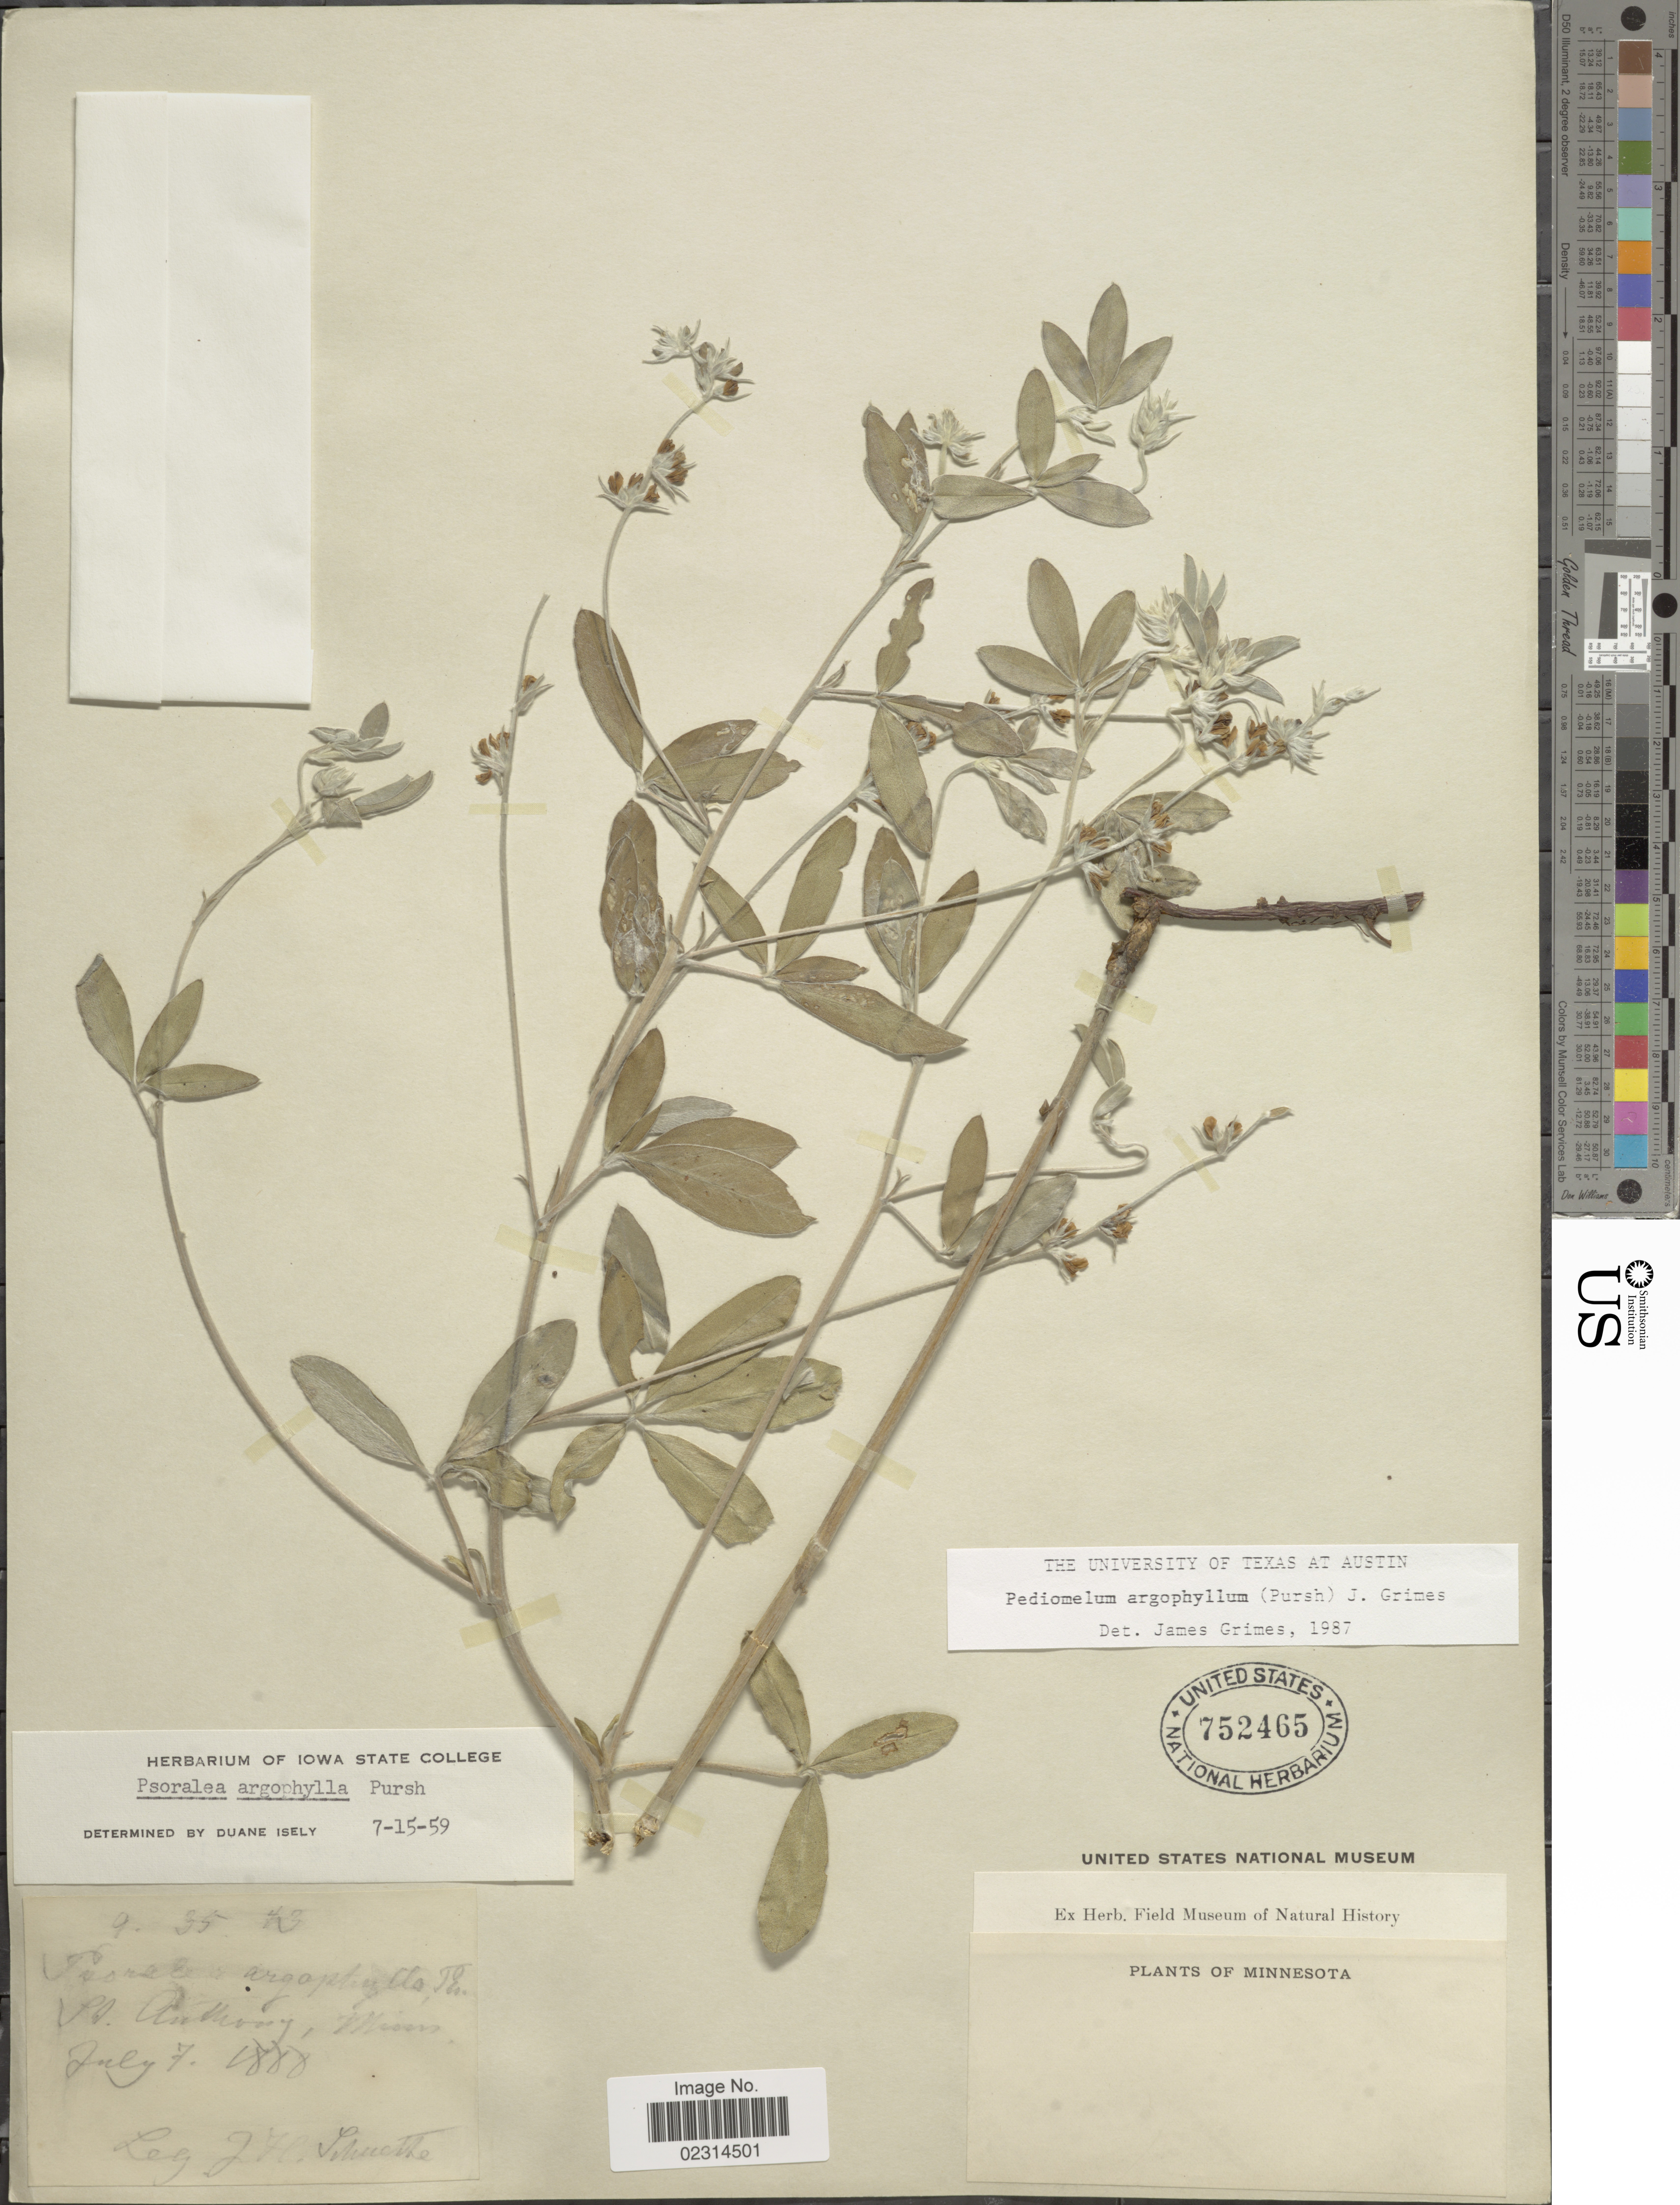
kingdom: Plantae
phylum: Tracheophyta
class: Magnoliopsida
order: Fabales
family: Fabaceae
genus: Pediomelum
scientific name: Pediomelum argophyllum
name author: (Pursh) J.W. Grimes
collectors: J. Schutte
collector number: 9.35.13?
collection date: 1888-07-07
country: United States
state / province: Minnesota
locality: St. Anthony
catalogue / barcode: US 752465